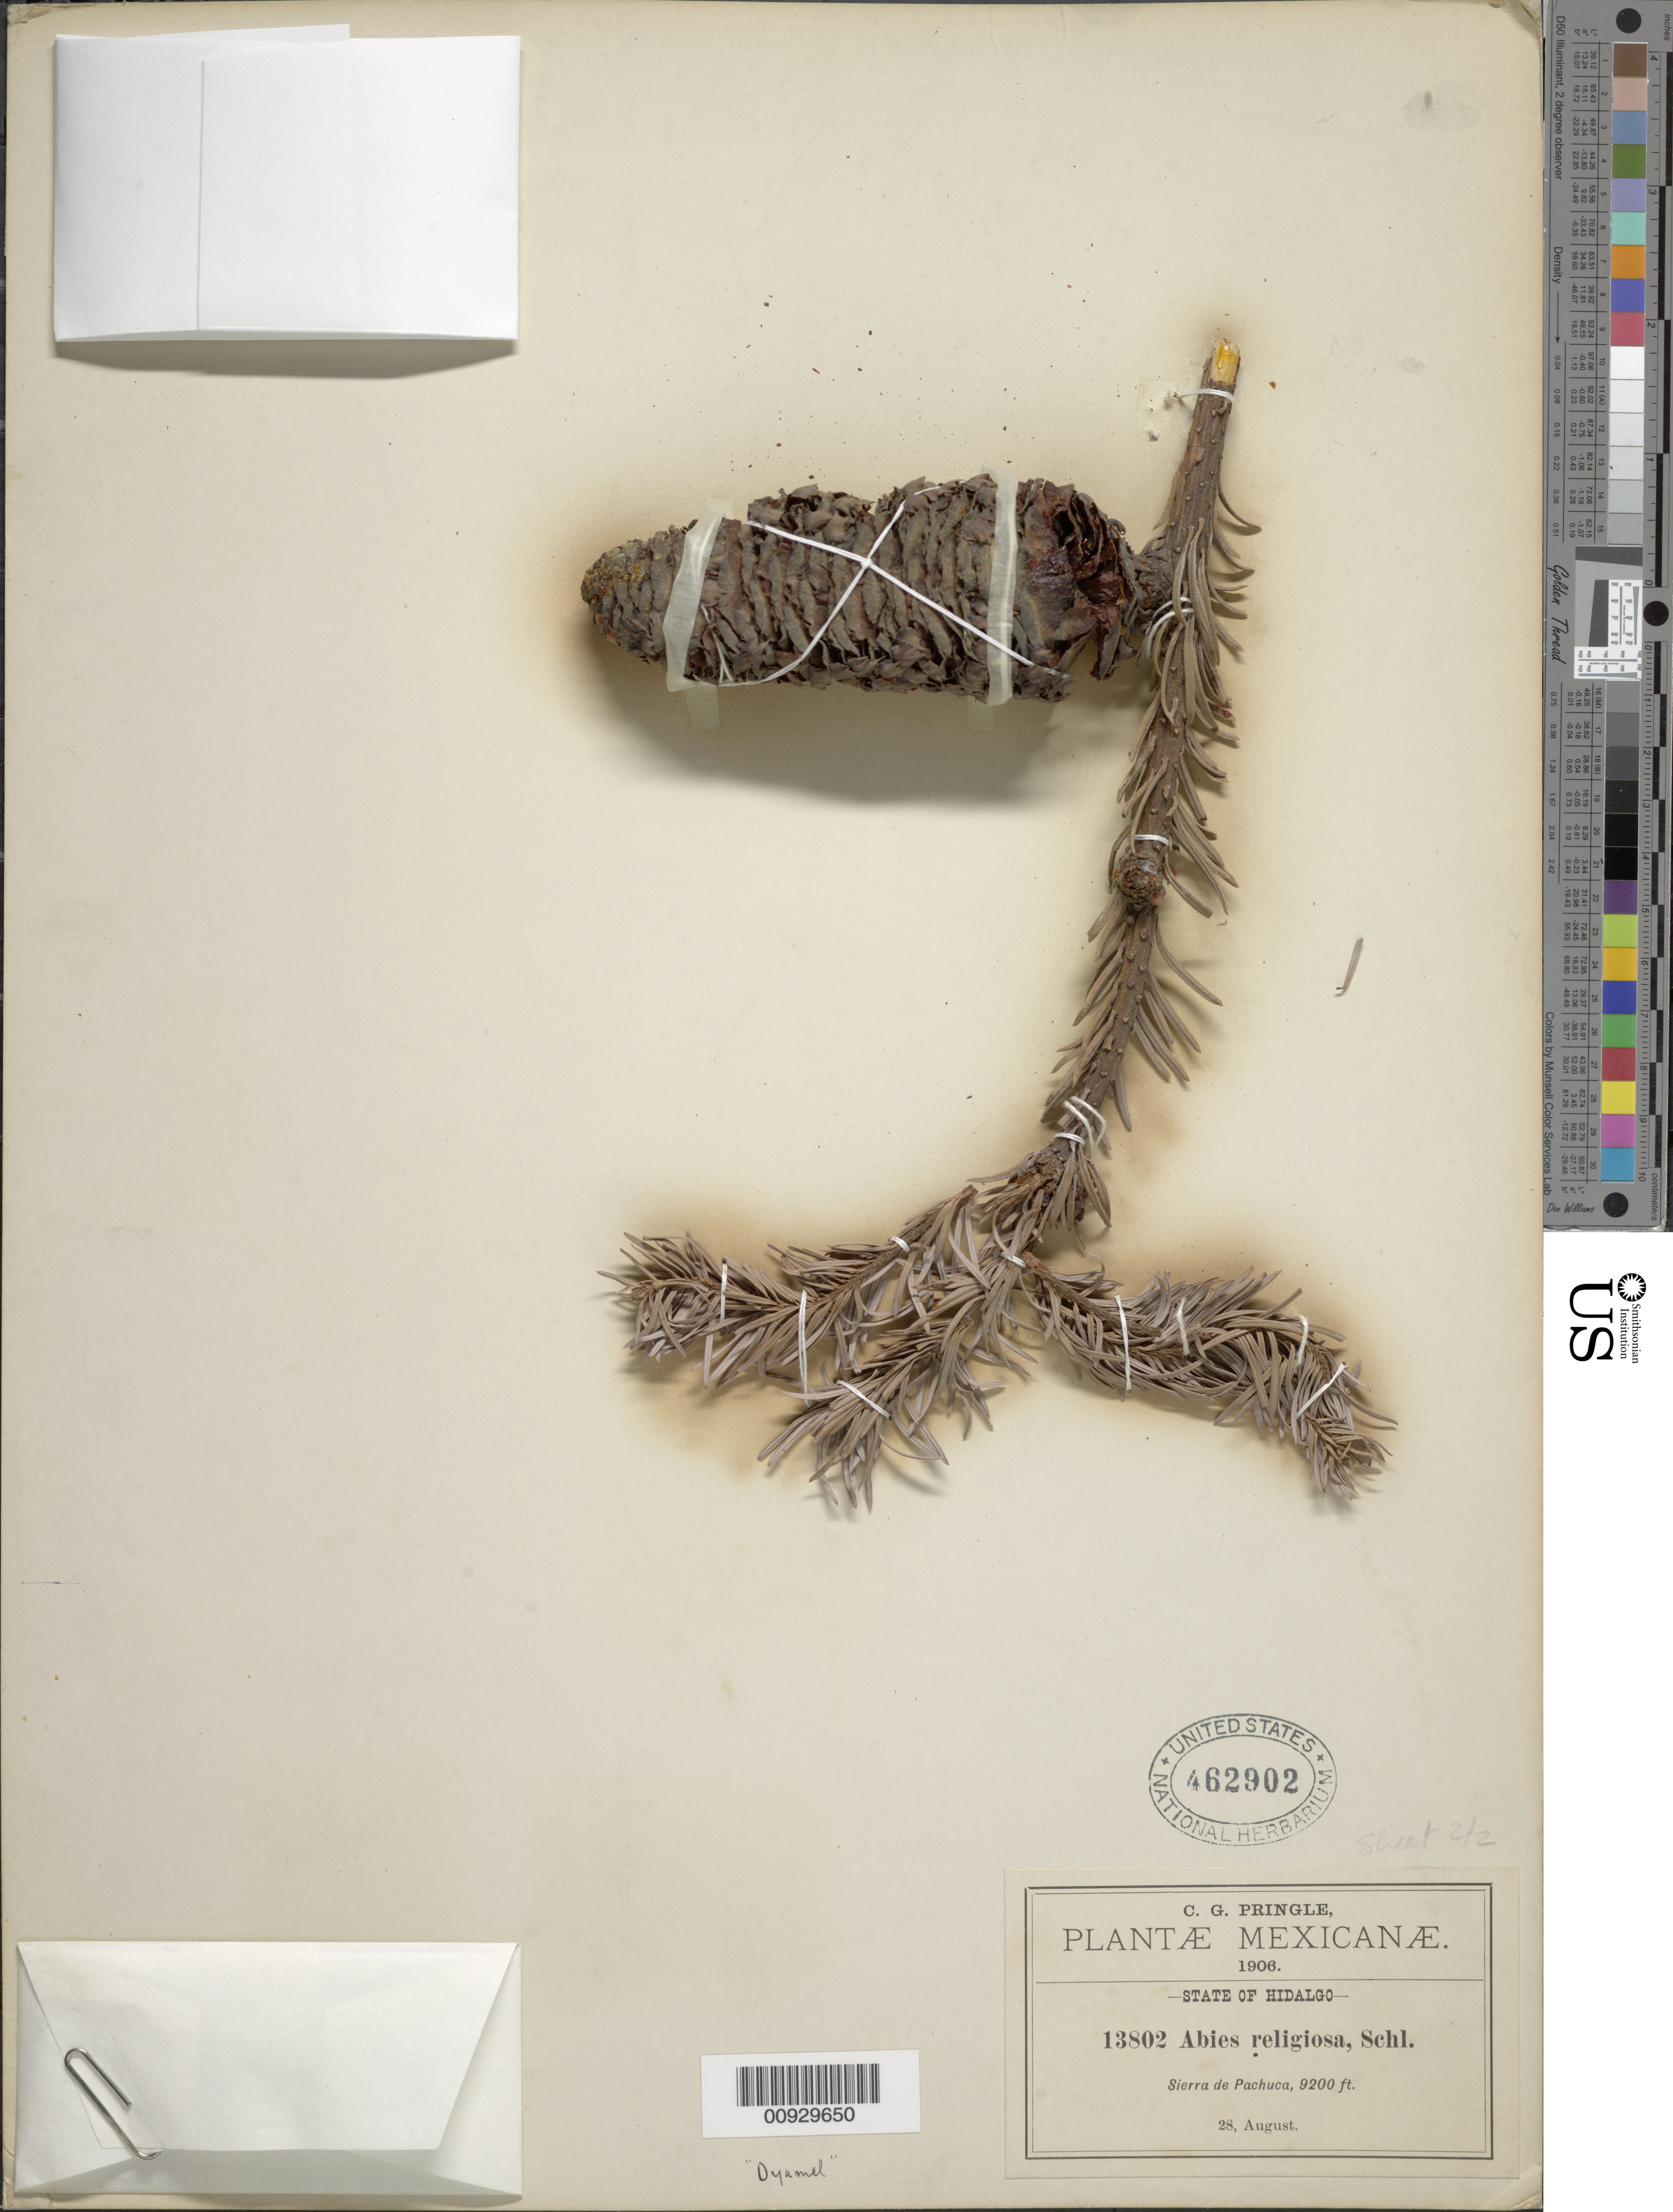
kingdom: Plantae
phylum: Tracheophyta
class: Pinopsida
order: Pinales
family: Pinaceae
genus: Abies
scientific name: Abies religiosa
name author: (Kunth) Schltdl. & Cham.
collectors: C. G. Pringle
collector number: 13802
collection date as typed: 28 Aug 1906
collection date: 1906-08-28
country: Mexico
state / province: Hidalgo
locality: Sierra de Pachuca.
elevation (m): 2804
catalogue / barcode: US 462902